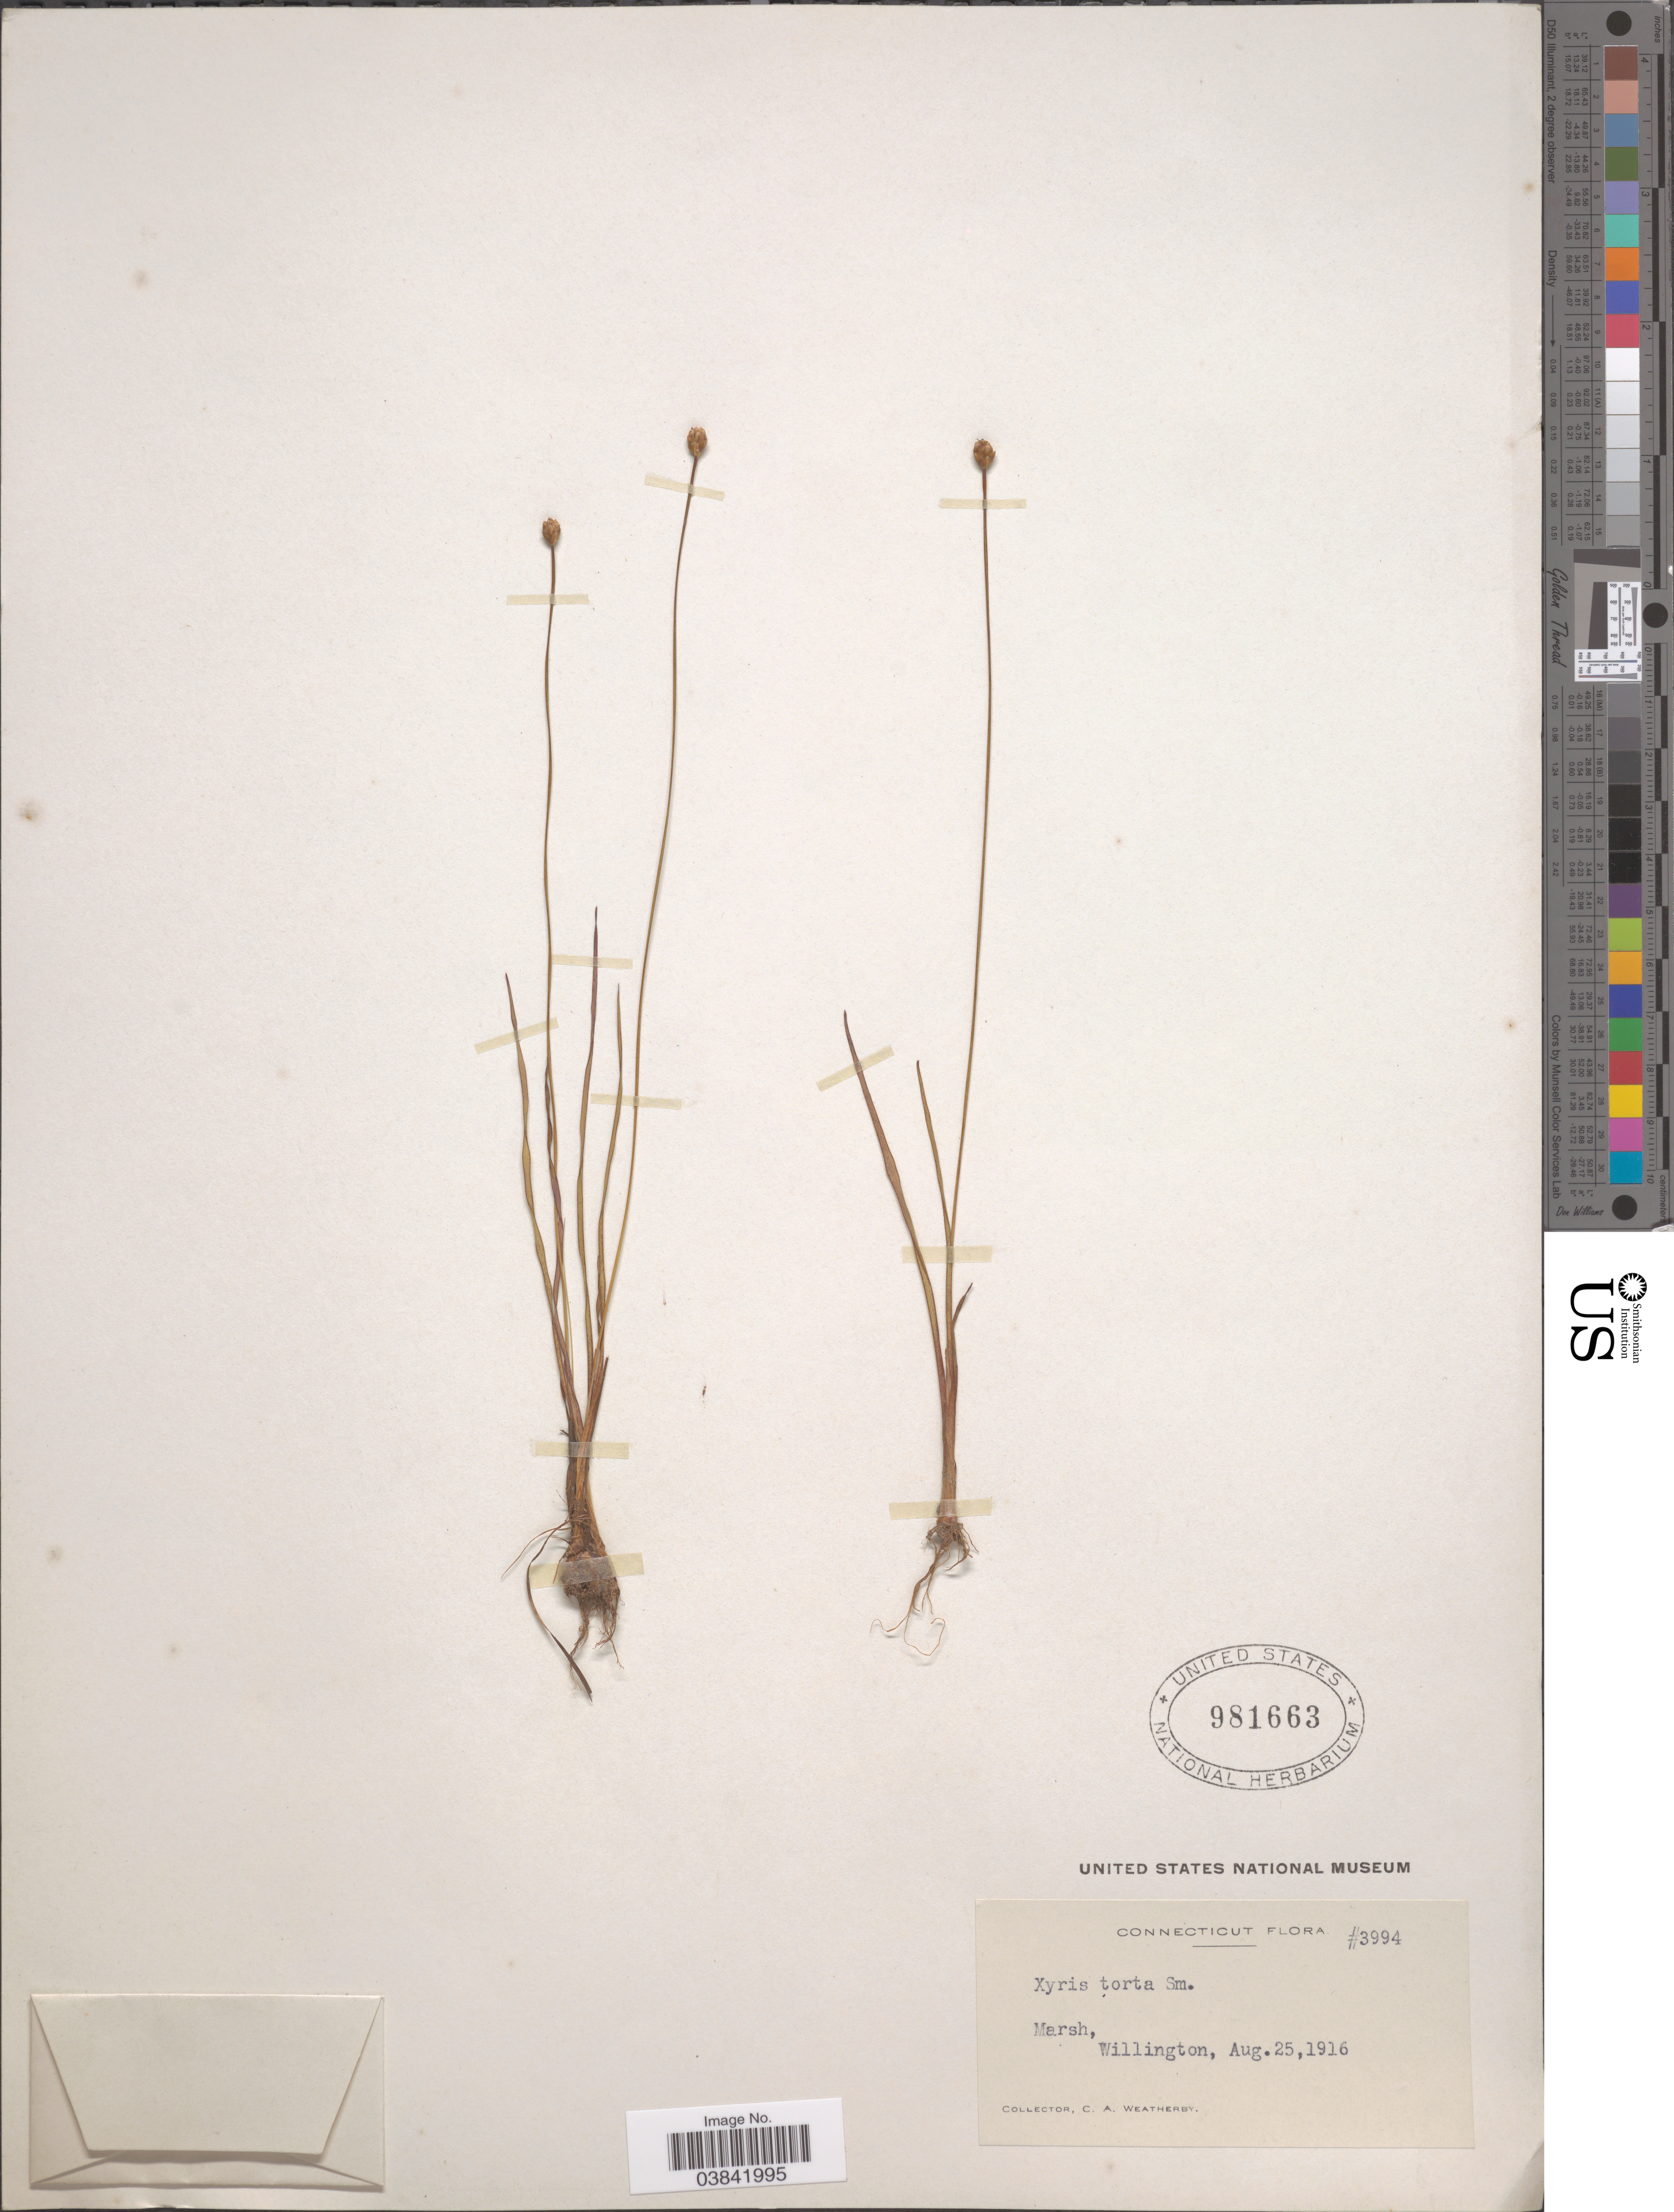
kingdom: Plantae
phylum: Tracheophyta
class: Liliopsida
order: Poales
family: Xyridaceae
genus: Xyris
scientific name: Xyris torta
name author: Sm.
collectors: C. A. Weatherby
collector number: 3994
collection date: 1916-08-25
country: United States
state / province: Connecticut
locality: Marsh, Willington.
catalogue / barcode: US 981663